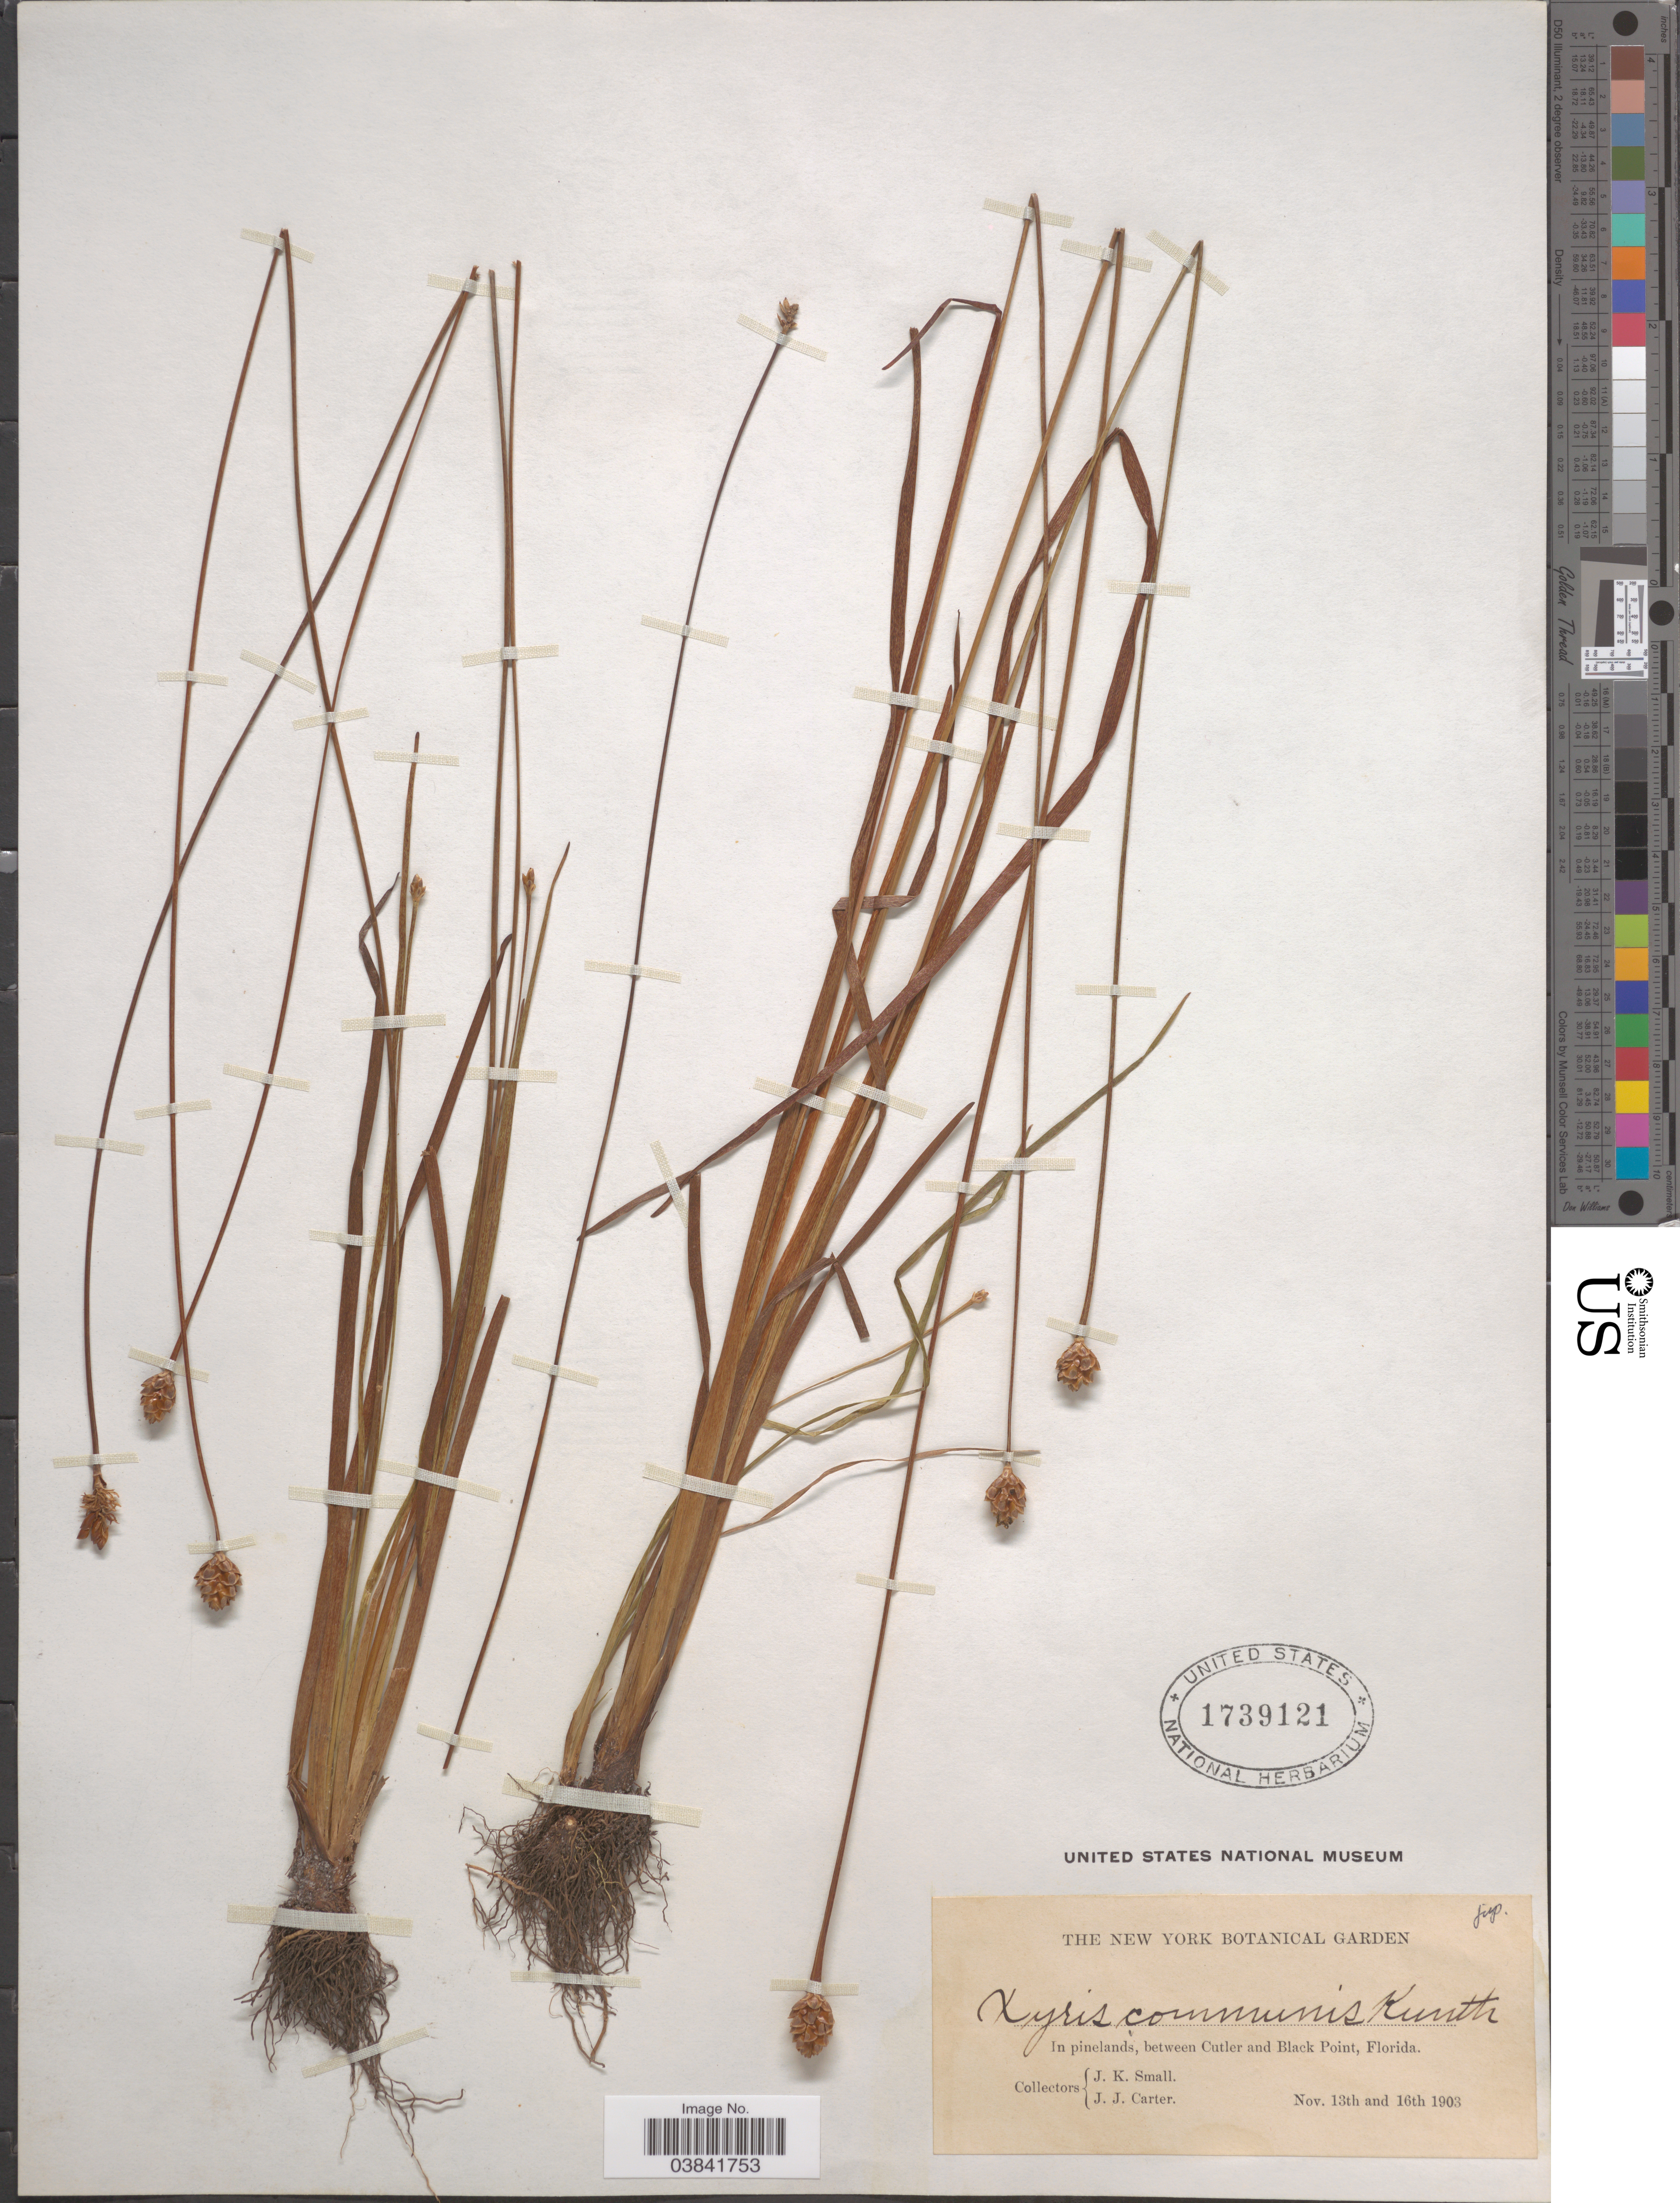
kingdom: Plantae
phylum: Tracheophyta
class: Liliopsida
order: Poales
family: Xyridaceae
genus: Xyris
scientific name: Xyris jupicai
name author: Rich.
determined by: Strong, Mark T., (BOT), Smithsonian Institution - National Museum of Natural History (UNITED STATES)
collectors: J. K. Small & J. Carter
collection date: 1903-11-13/1903-11-16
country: United States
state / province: Florida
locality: In pinelands, between Cutler and Black Point.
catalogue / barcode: US 1739121